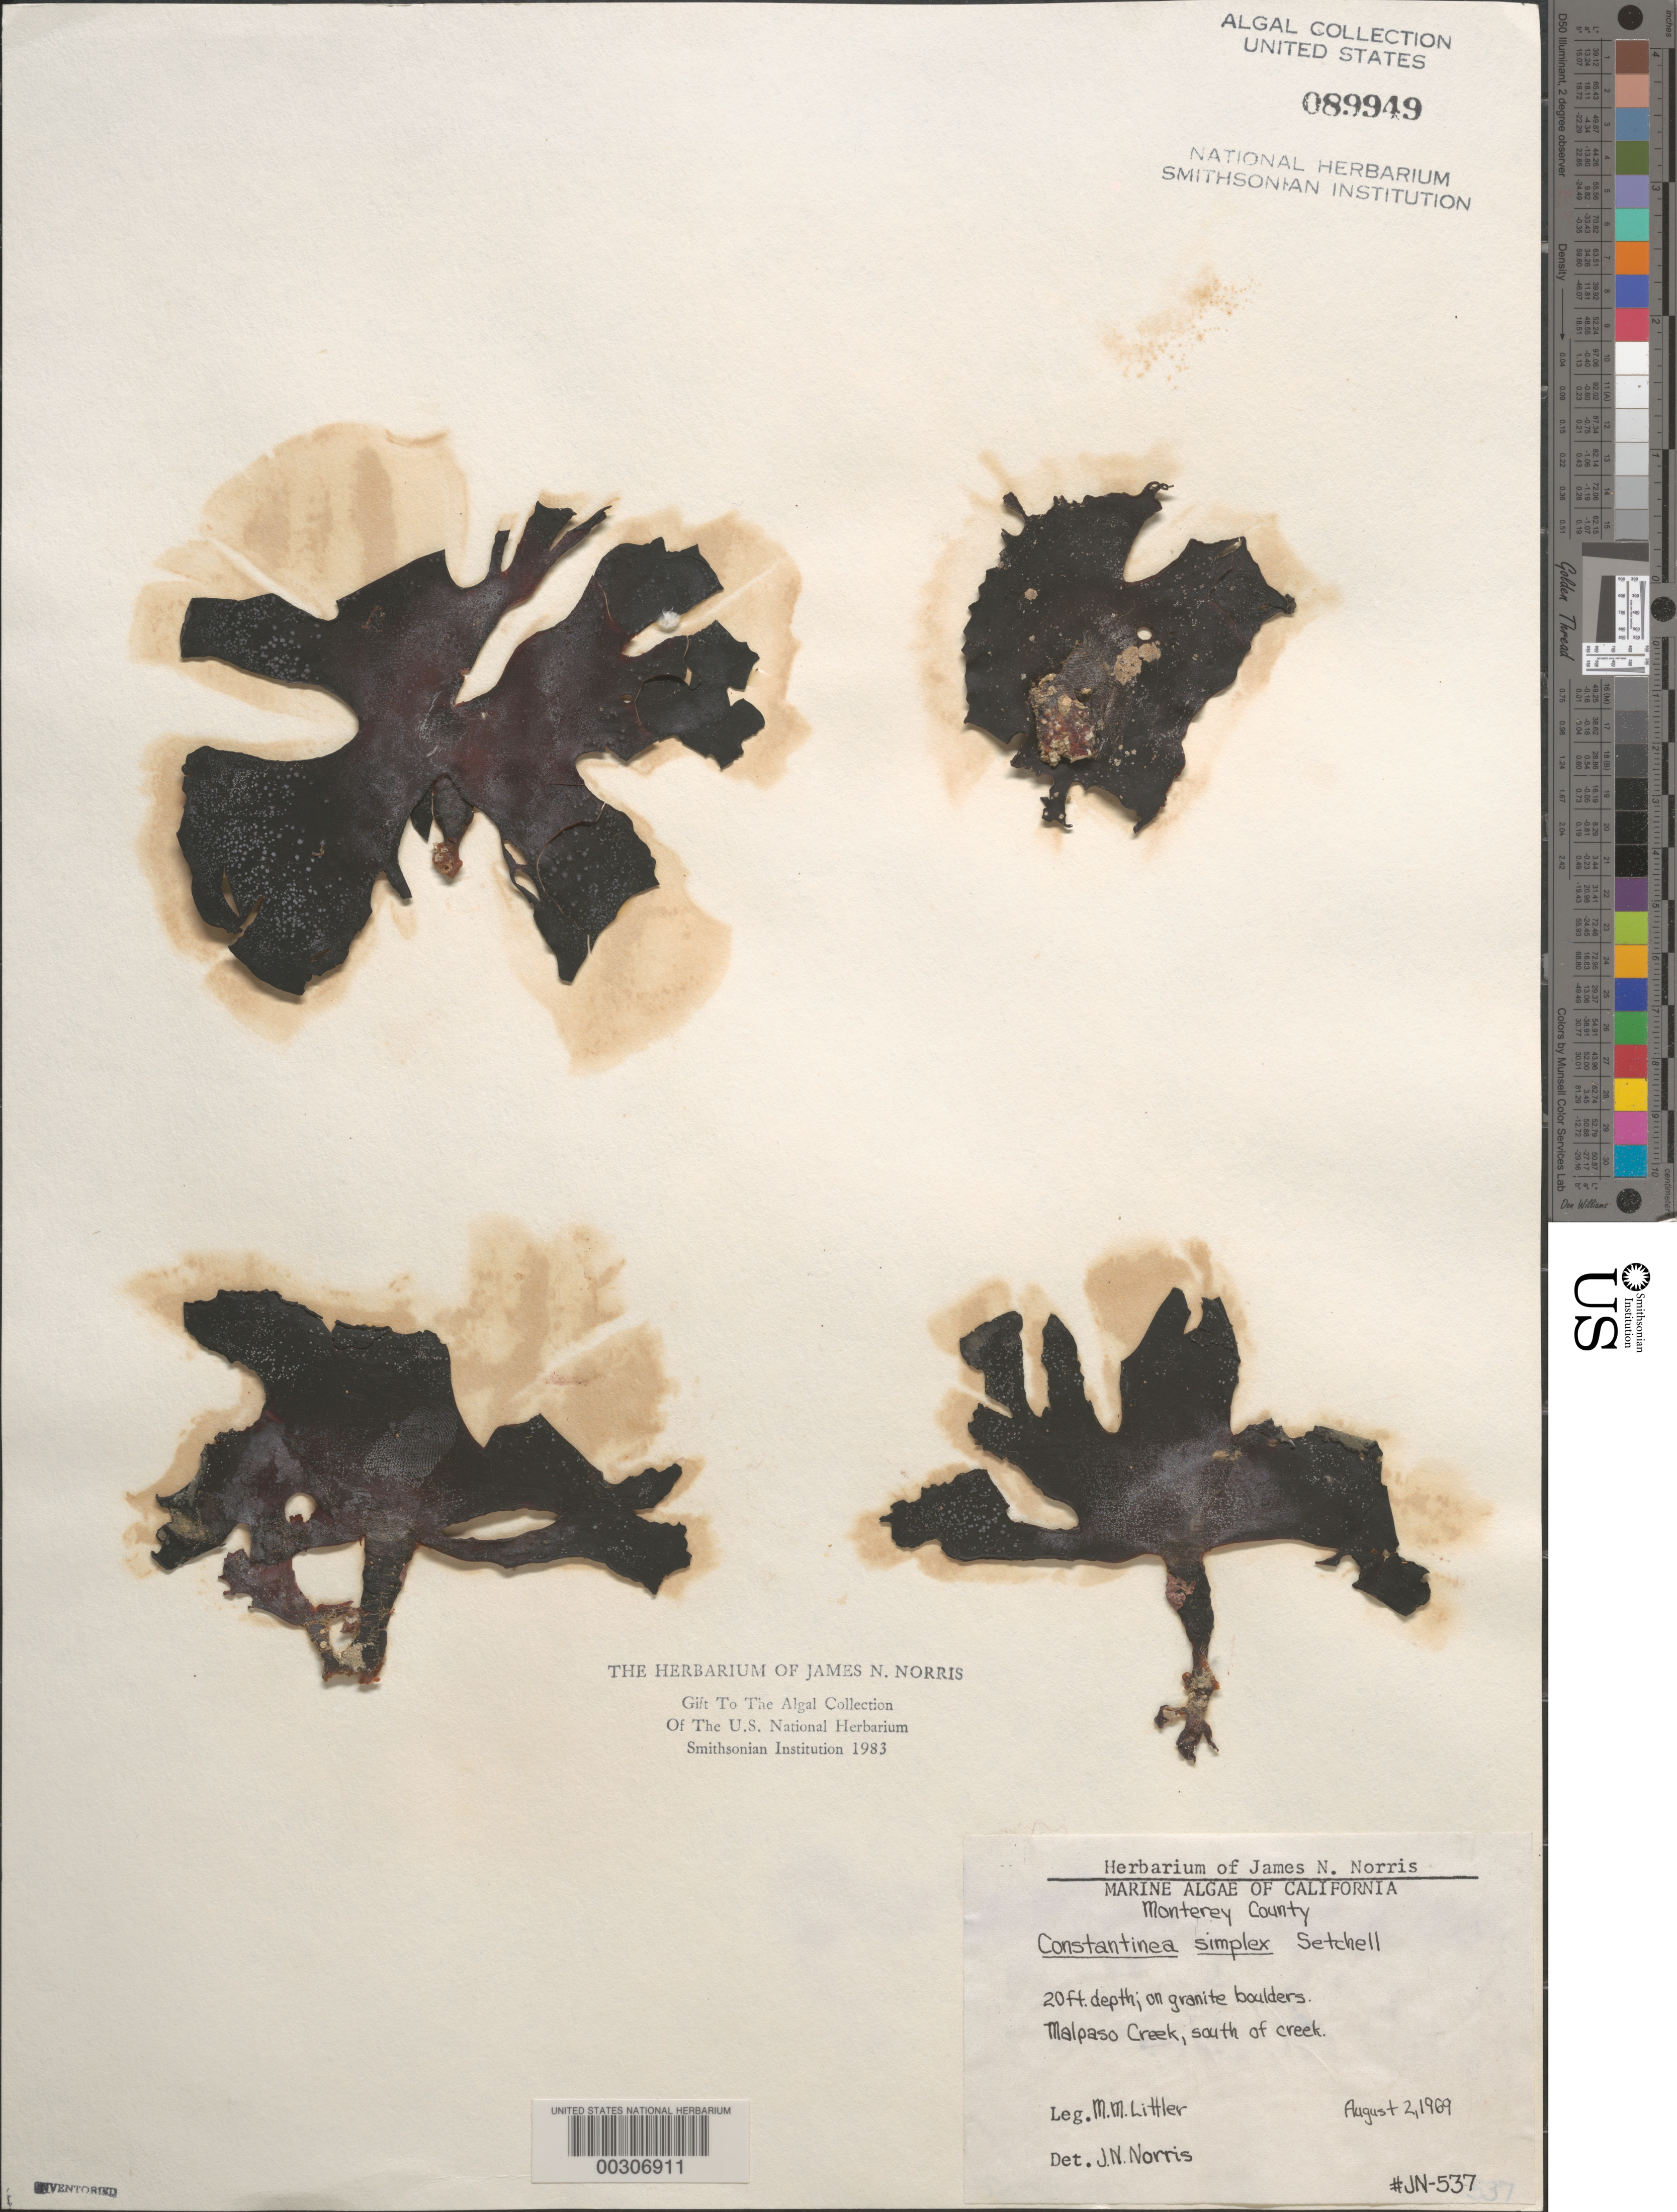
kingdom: Plantae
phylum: Rhodophyta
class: Florideophyceae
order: Gigartinales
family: Dumontiaceae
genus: Constantinea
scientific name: Constantinea simplex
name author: Setch.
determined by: Norris, James N.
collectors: M. M. Littler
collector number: JN-537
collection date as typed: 02 Aug 1969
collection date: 1969-08-02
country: United States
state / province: California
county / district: Monterey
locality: South of Malpaso Creek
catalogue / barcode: US 89949